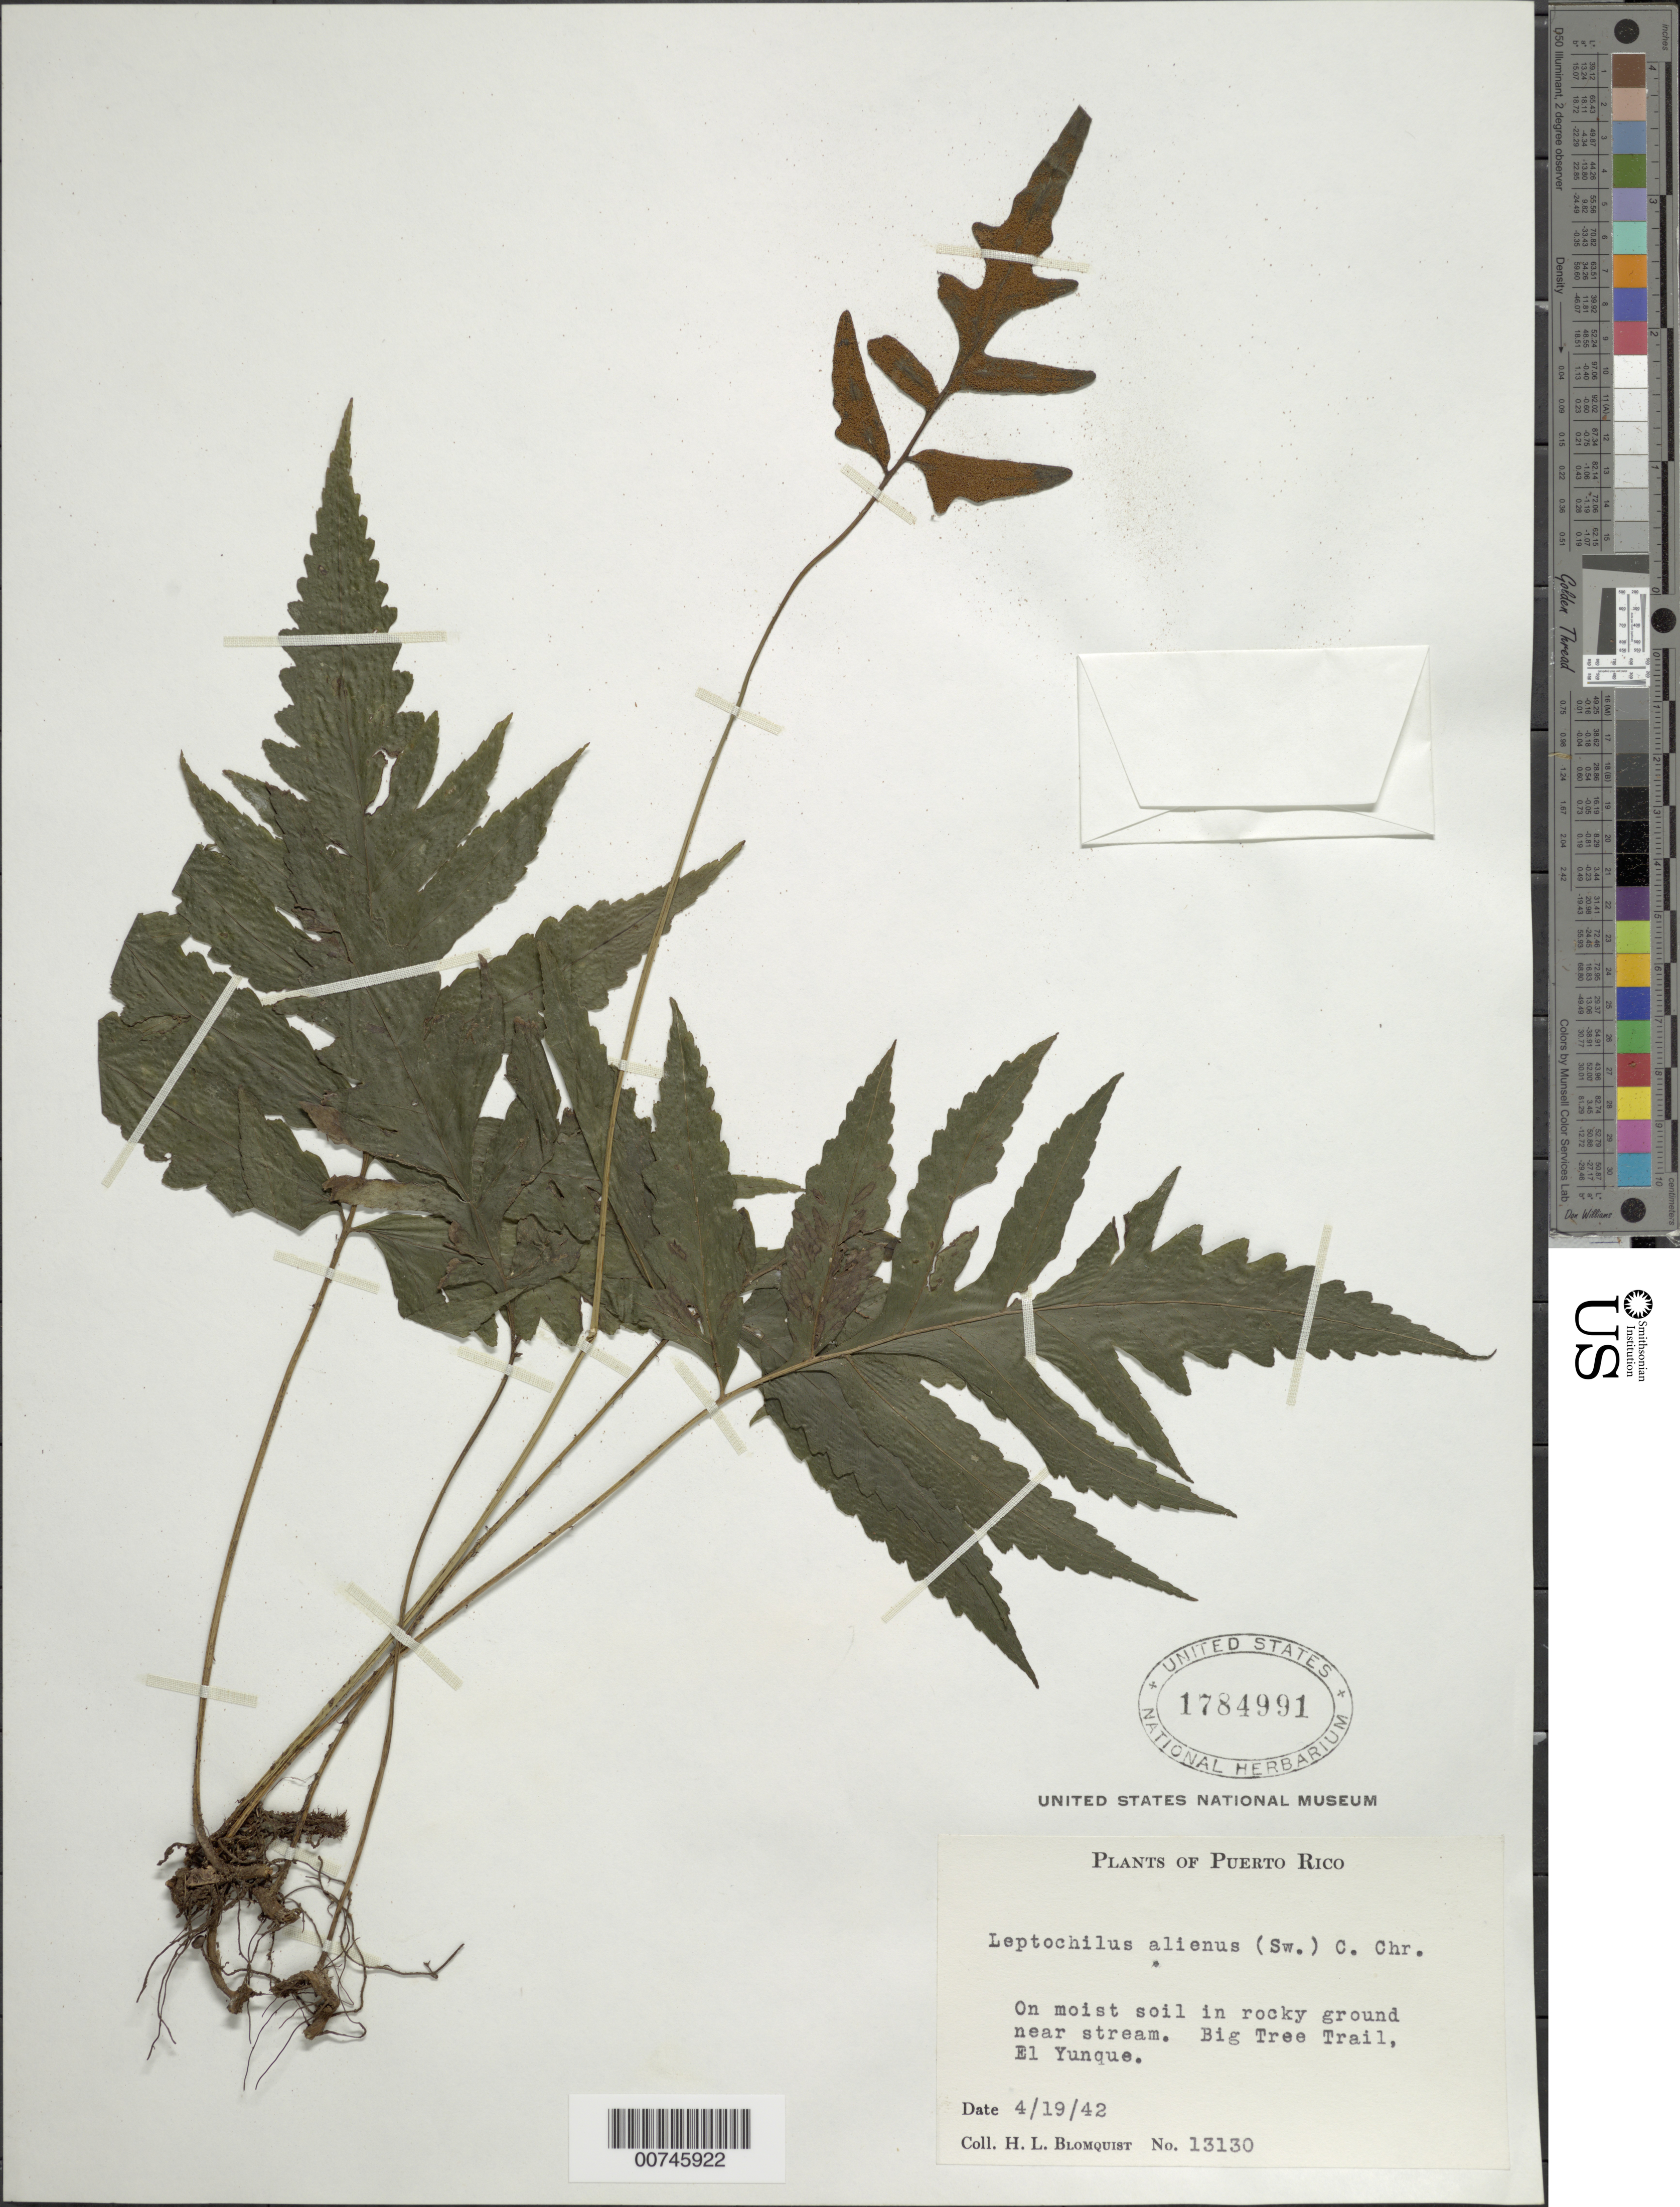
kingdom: Plantae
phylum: Tracheophyta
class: Polypodiopsida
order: Polypodiales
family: Dryopteridaceae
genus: Bolbitis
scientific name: Bolbitis aliena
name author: (Sw.) Alston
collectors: H. Blomquist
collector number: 13130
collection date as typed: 19 Apr 1942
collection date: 1942-04-19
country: Puerto Rico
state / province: Río Grande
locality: Big Tree Trail, El Yunque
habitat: On moist soil in rocky ground near stream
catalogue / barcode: US 1784991